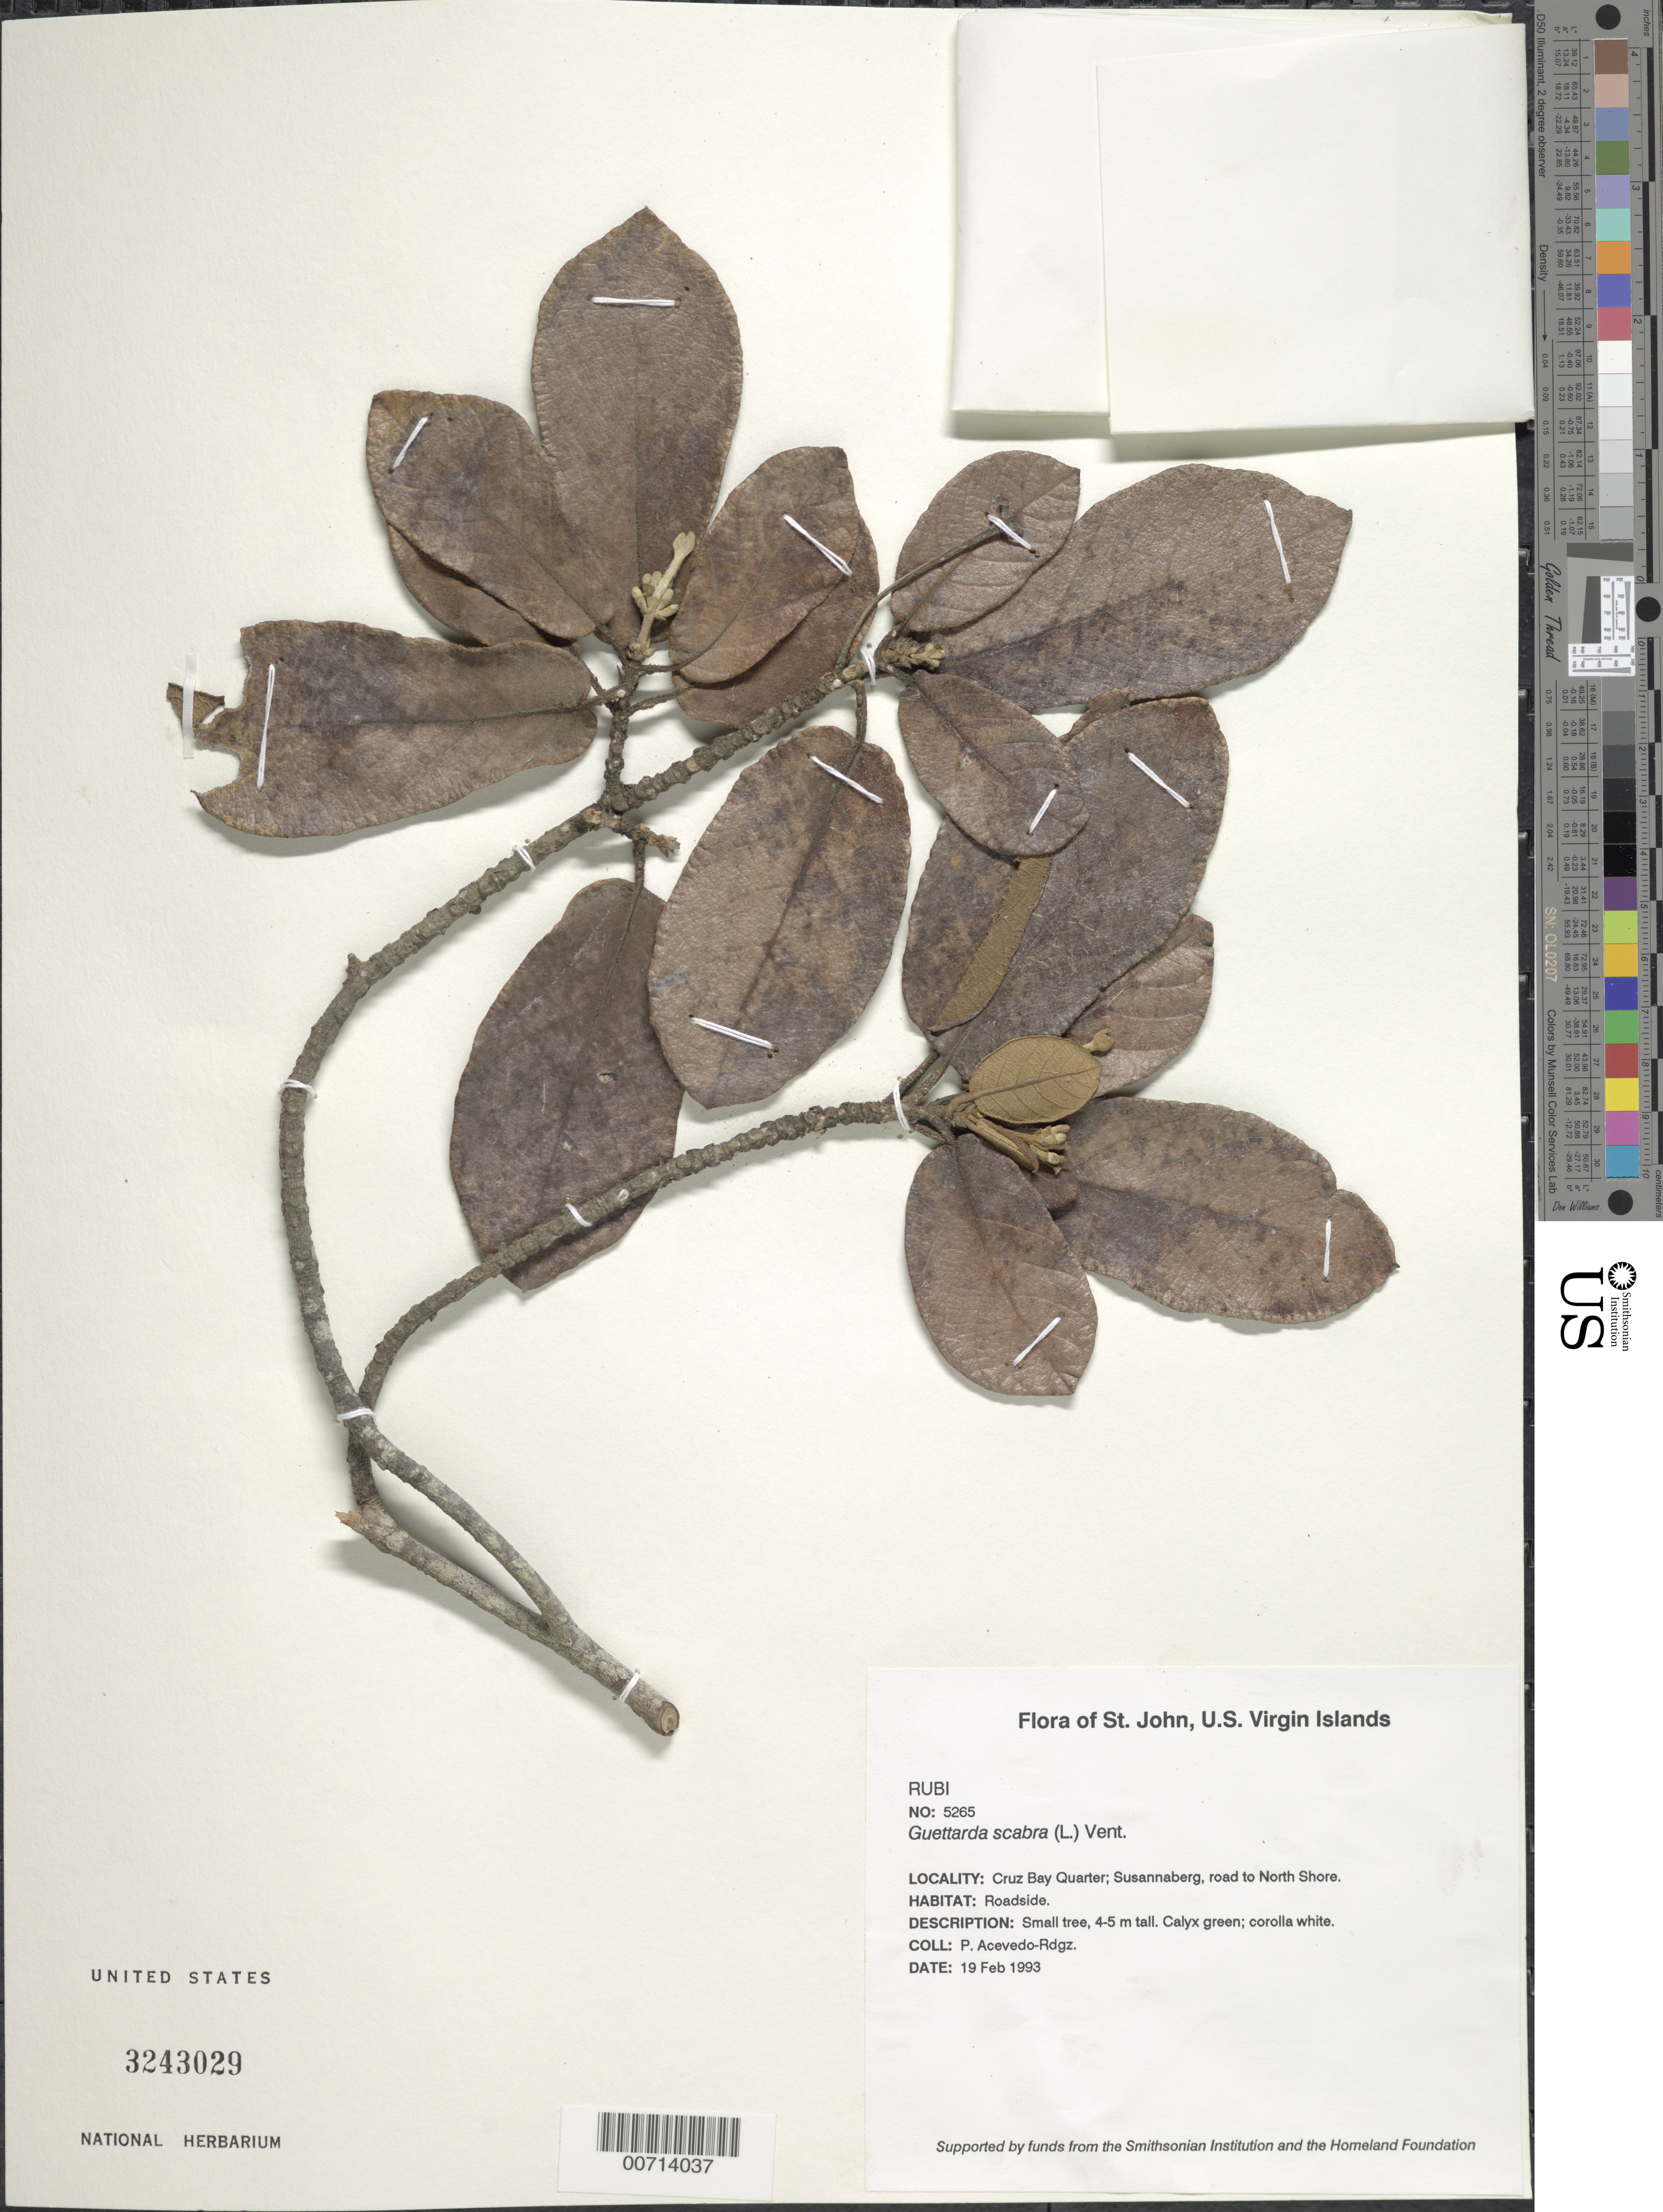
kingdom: Plantae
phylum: Tracheophyta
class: Magnoliopsida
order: Gentianales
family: Rubiaceae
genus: Guettarda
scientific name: Guettarda scabra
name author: (L.) Vent.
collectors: P. Acevedo-Rodr.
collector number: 5265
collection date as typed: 19 Feb 1993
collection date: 1993-02-19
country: U.S. Virgin Islands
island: St. John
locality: Cruz Bay Quarter; Dirt road from Susannaberg to North Shore Road.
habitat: Roadside.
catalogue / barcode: US 3243029